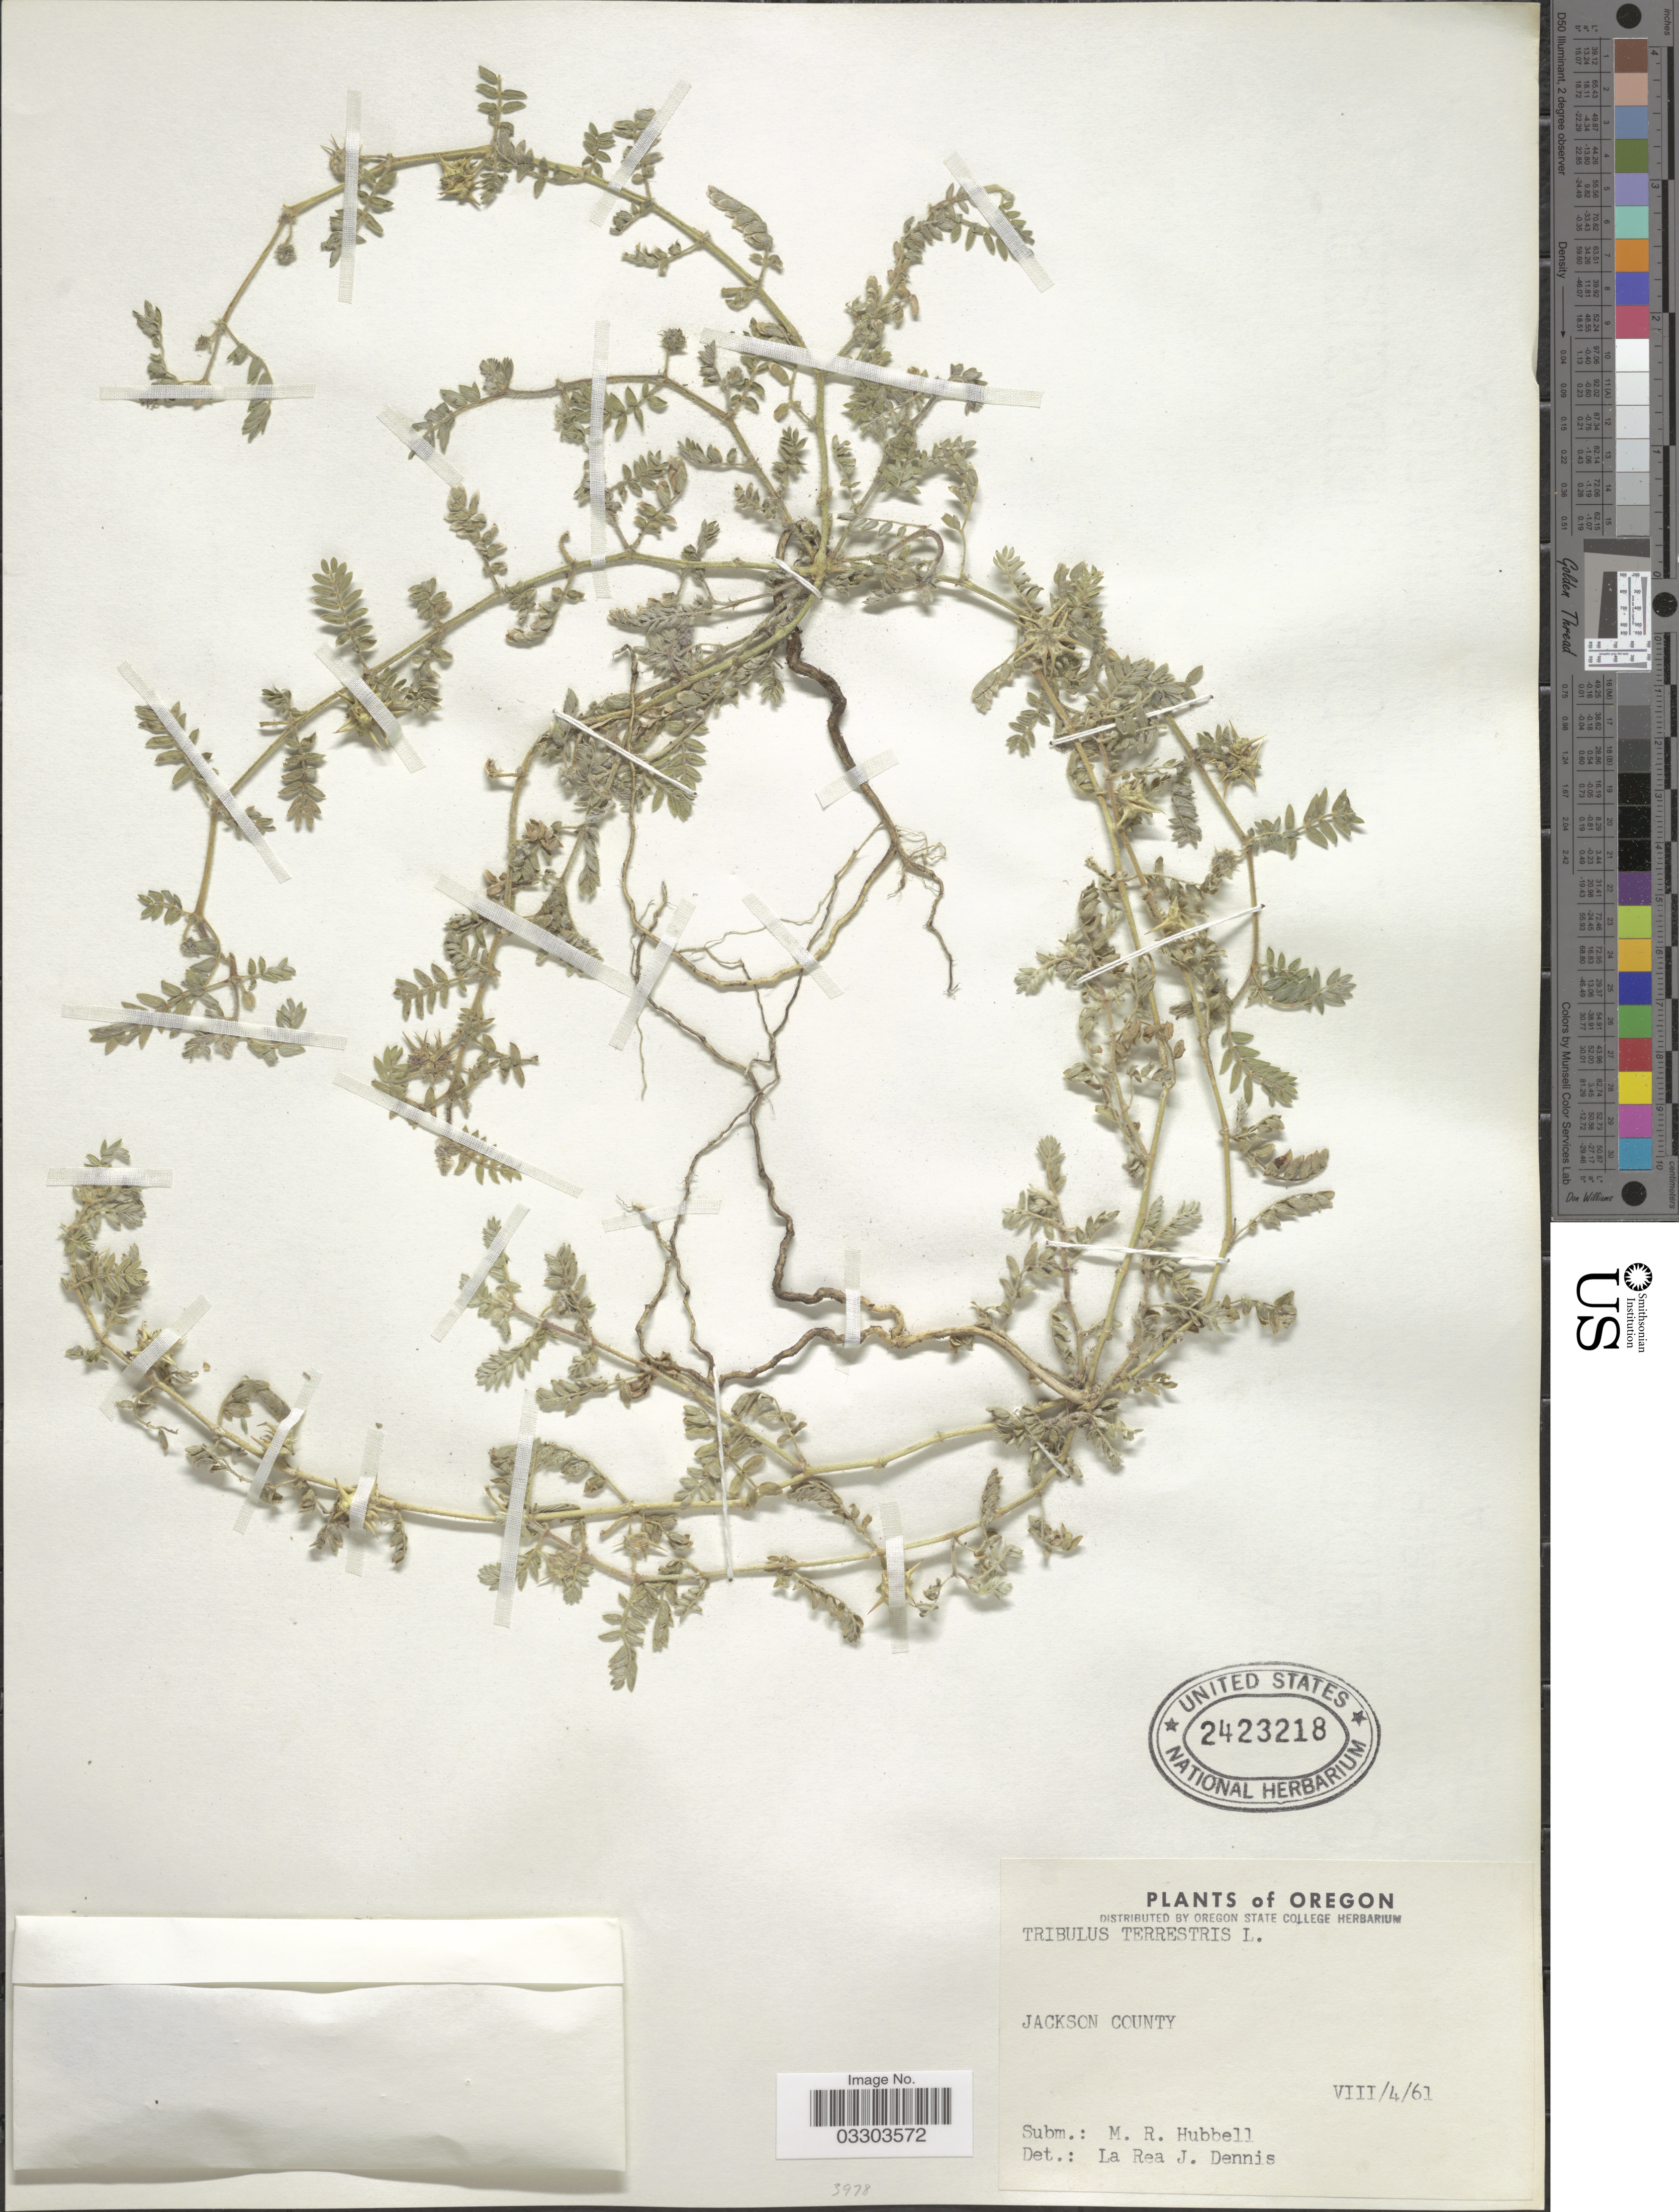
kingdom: Plantae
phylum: Tracheophyta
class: Magnoliopsida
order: Zygophyllales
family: Zygophyllaceae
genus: Tribulus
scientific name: Tribulus terrestris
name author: L.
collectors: M. Hubbell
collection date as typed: Transcribed d/m/y: 4/8/61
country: United States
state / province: Oregon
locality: Jackson County.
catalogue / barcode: US 2423218